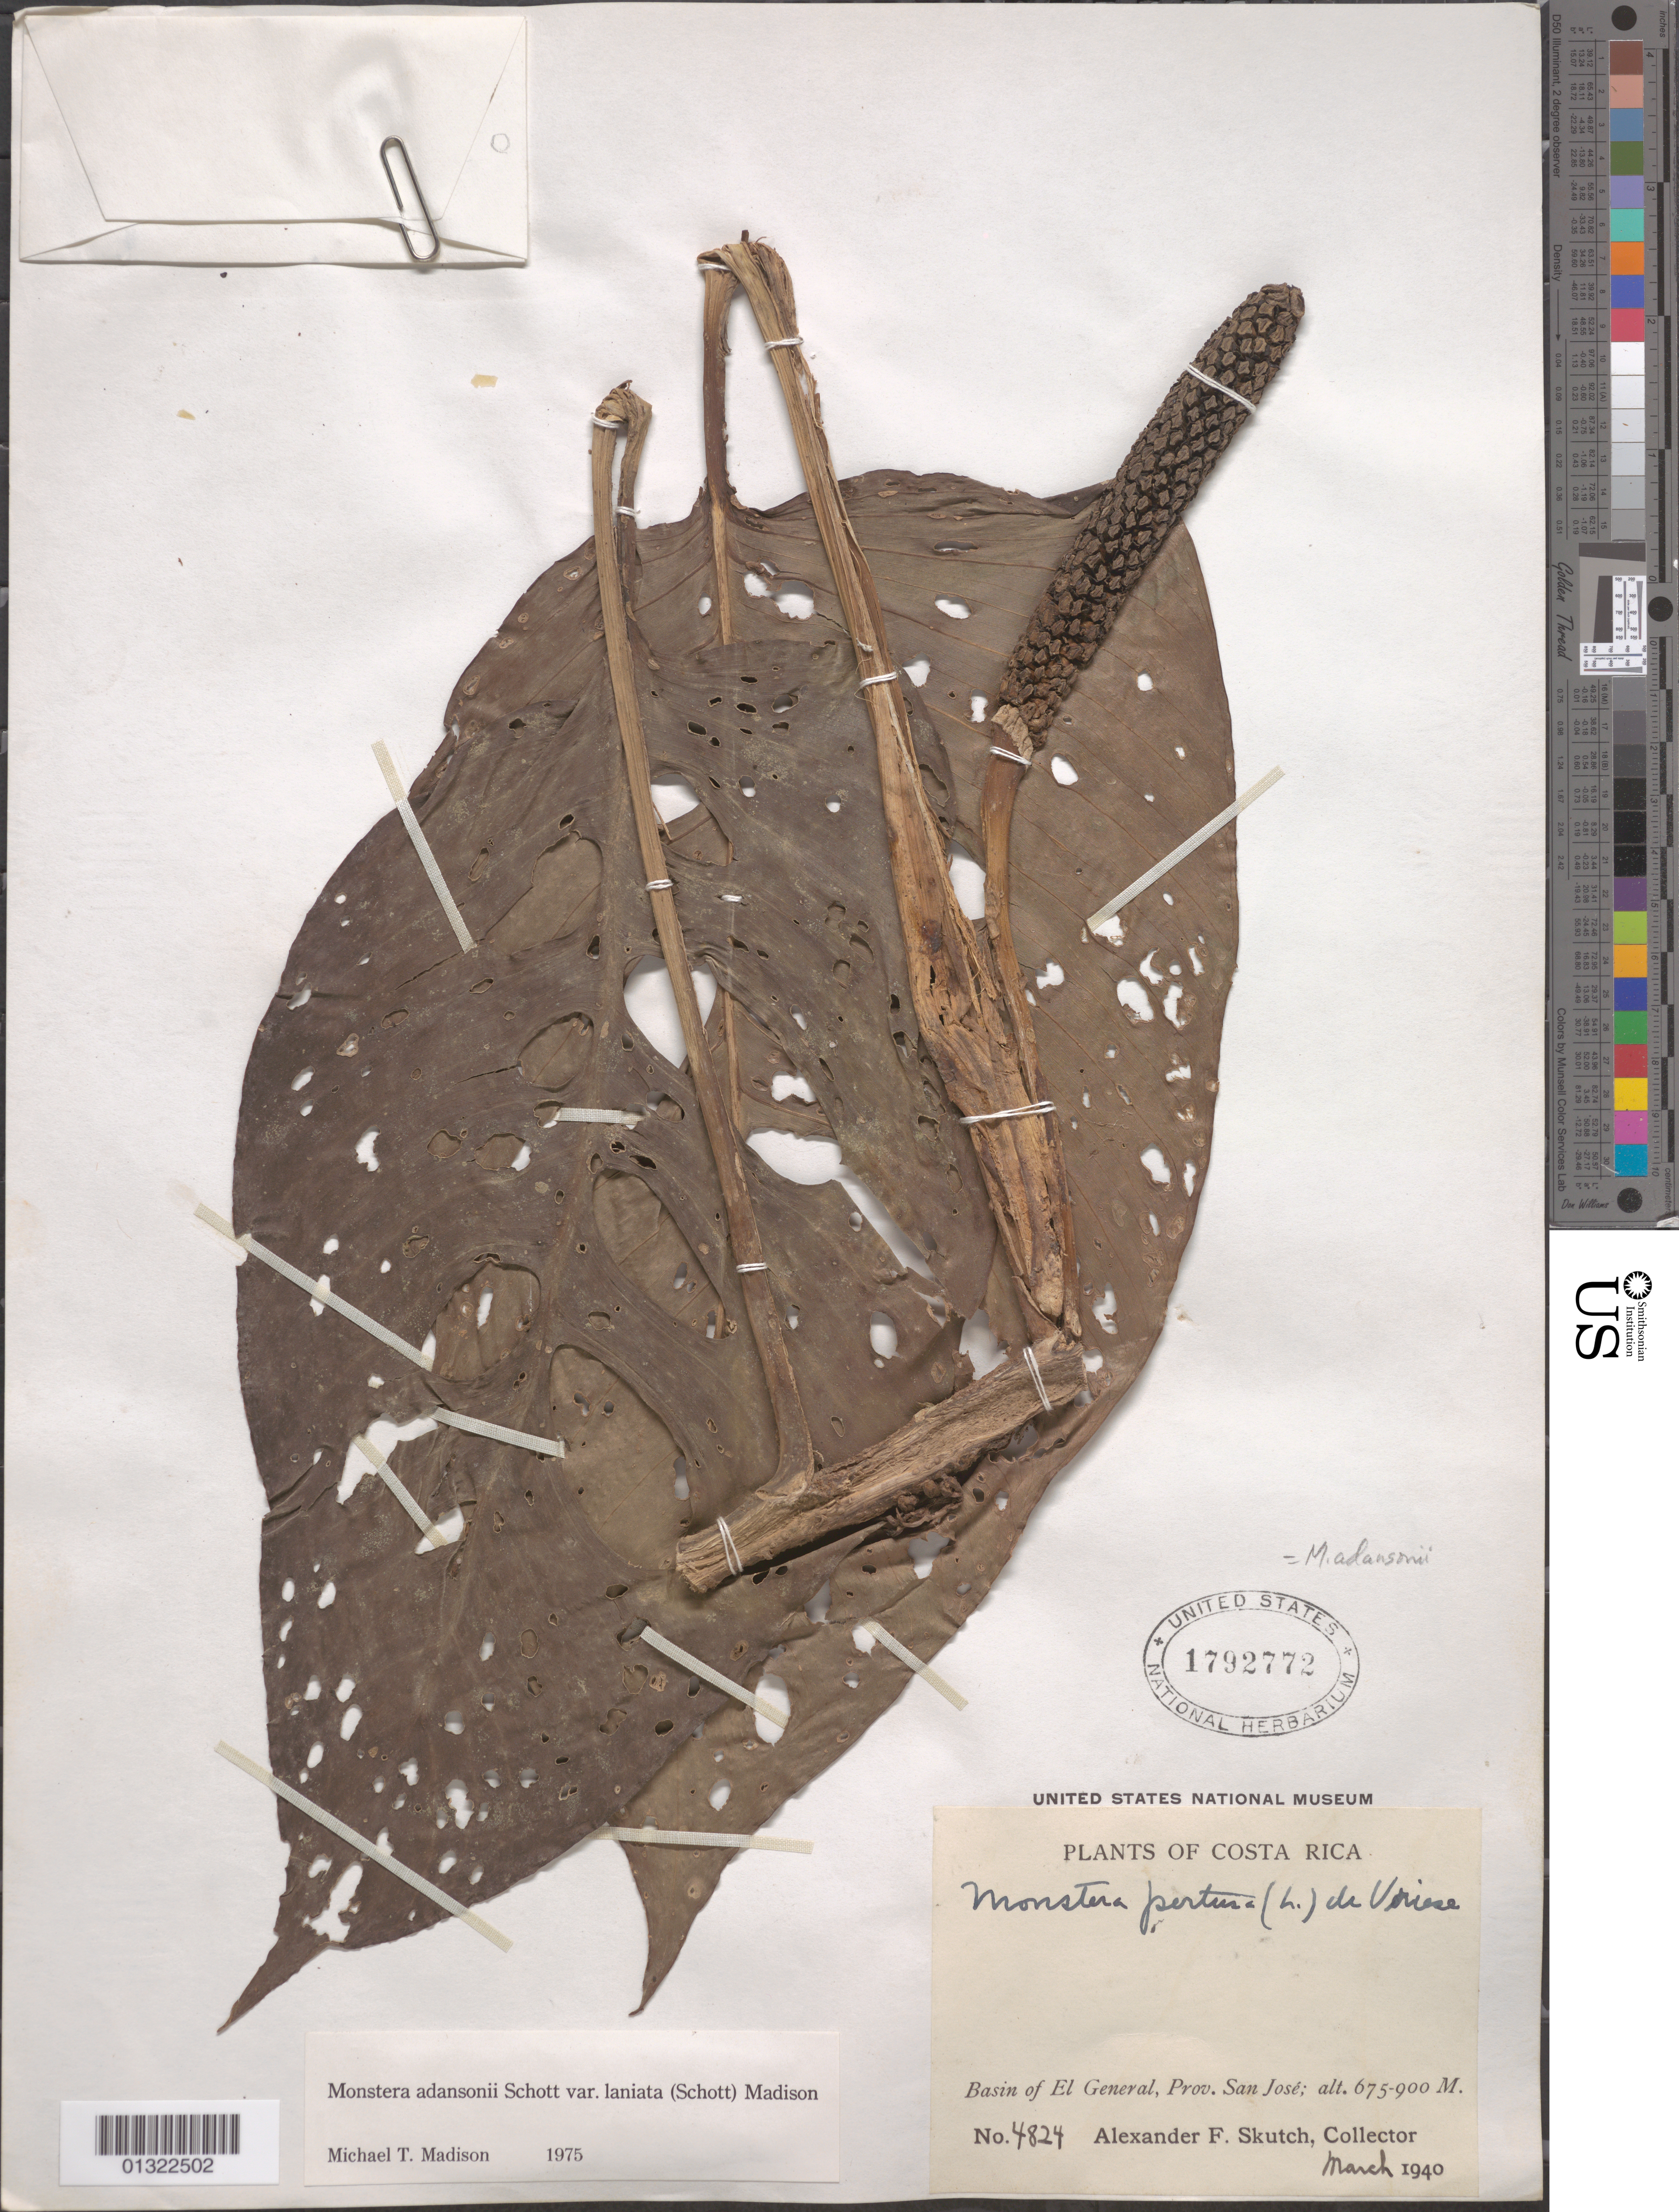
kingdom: Plantae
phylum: Tracheophyta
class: Liliopsida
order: Alismatales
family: Araceae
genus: Monstera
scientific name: Monstera adansonii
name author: Schott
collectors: A. F. Skutch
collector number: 4824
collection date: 1940-03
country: Costa Rica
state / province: San José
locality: Basin of El General.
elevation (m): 675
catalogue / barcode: US 1792772